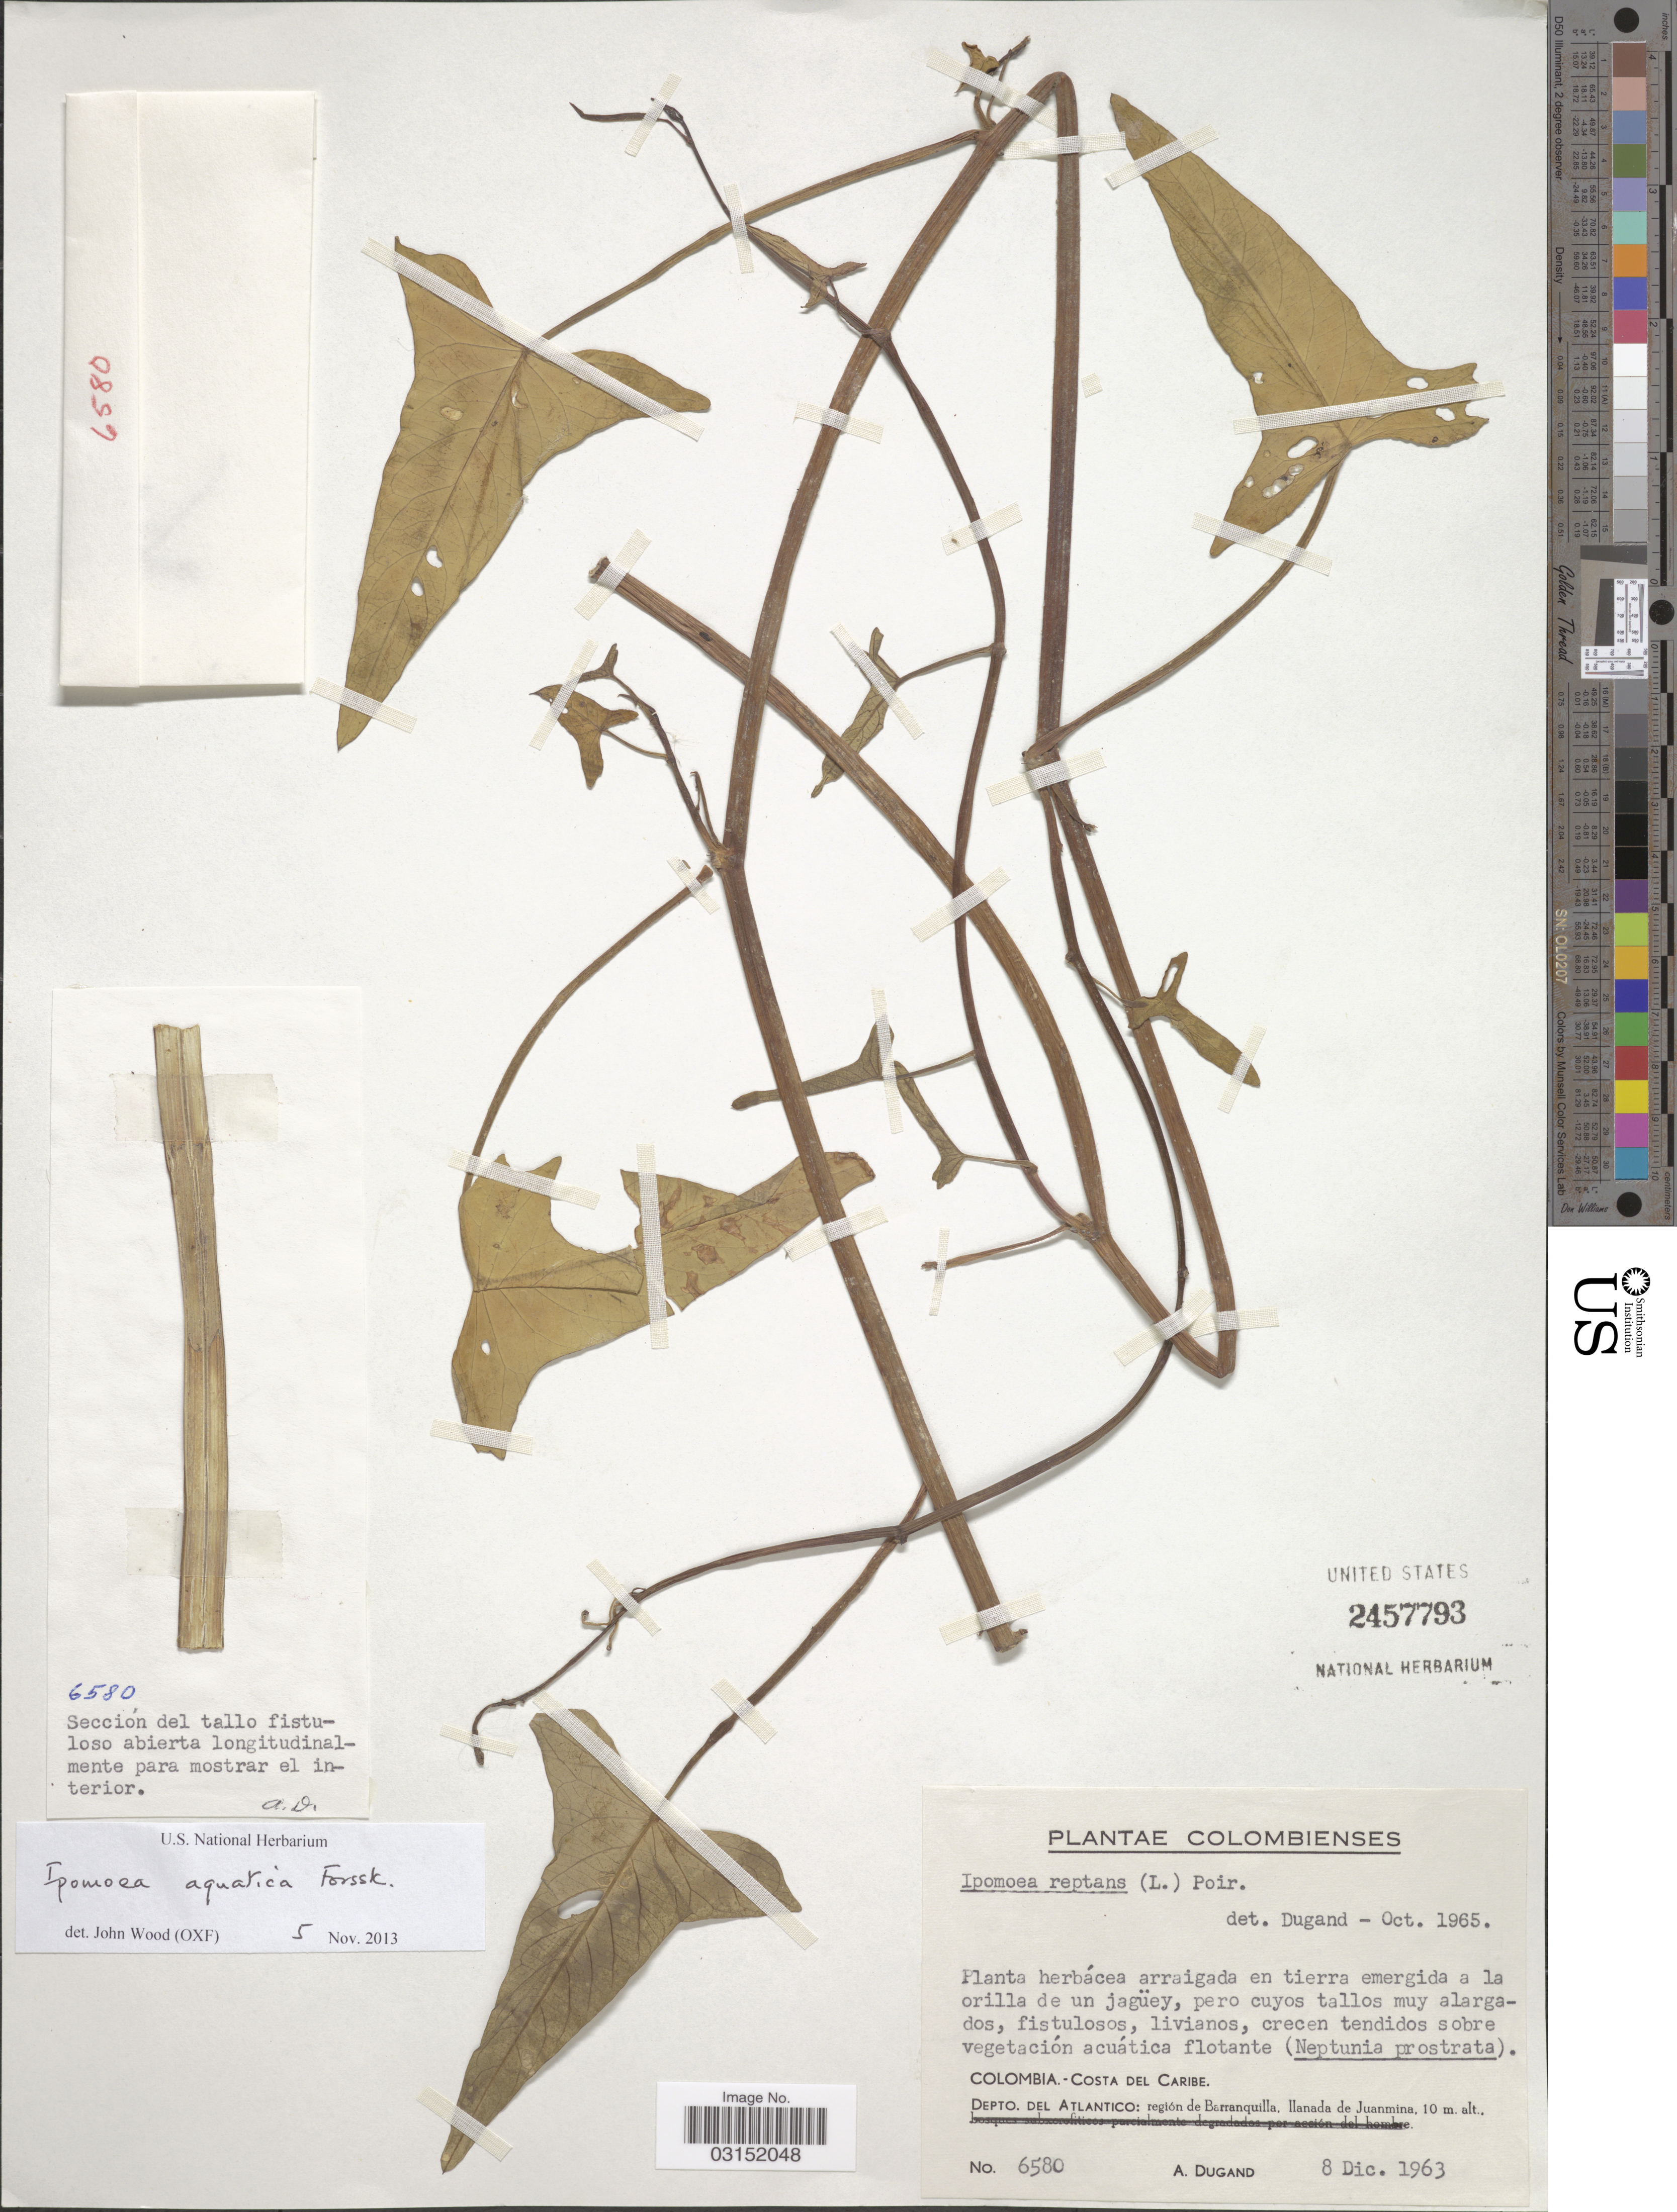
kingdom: Plantae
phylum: Tracheophyta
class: Magnoliopsida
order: Solanales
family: Convolvulaceae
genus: Ipomoea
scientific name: Ipomoea aquatica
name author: Forssk.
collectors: A. Dugand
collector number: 6580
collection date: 1963-12-08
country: Colombia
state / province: Atlántico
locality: Depto. Del Atlantico: región de Barranquilla, llanada de Juanmina.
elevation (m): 10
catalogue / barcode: US 2457793